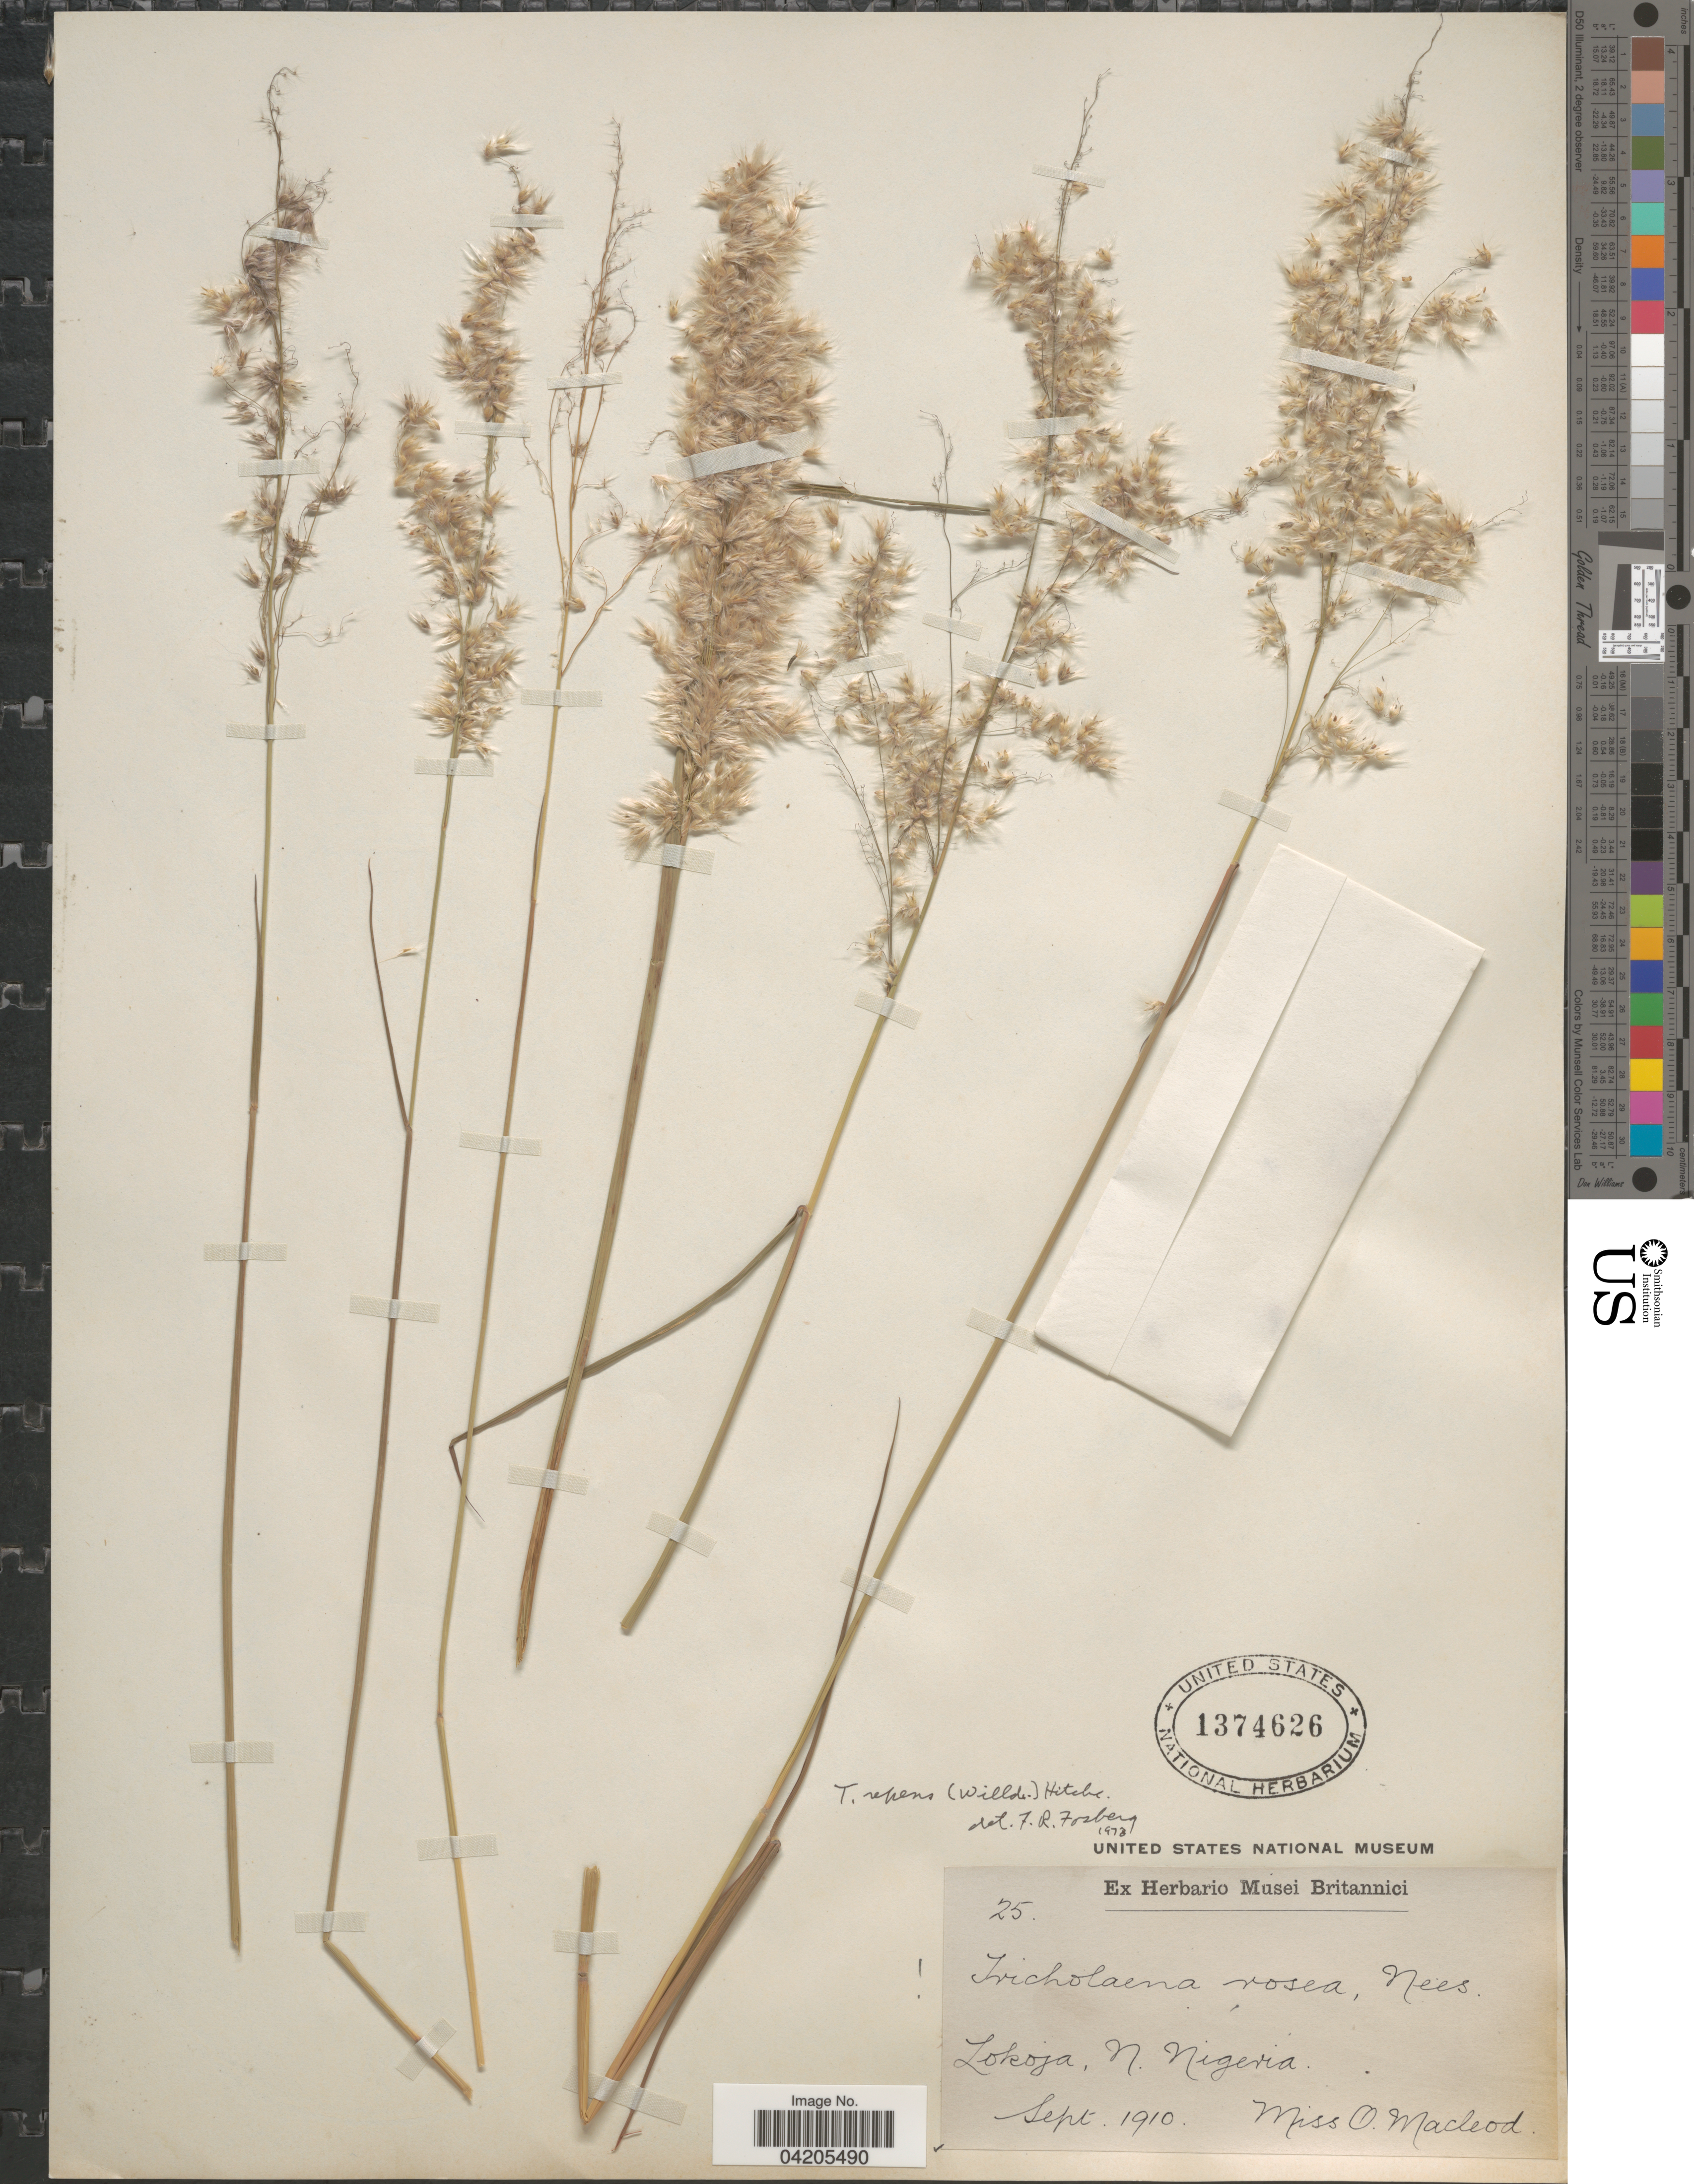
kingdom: Plantae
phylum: Tracheophyta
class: Liliopsida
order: Poales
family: Poaceae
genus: Melinis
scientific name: Melinis repens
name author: (Willd.) Zizka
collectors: O. Macleod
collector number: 25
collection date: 1910-09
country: Nigeria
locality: Lokoja, N. Nigeria.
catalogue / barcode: US 1374626